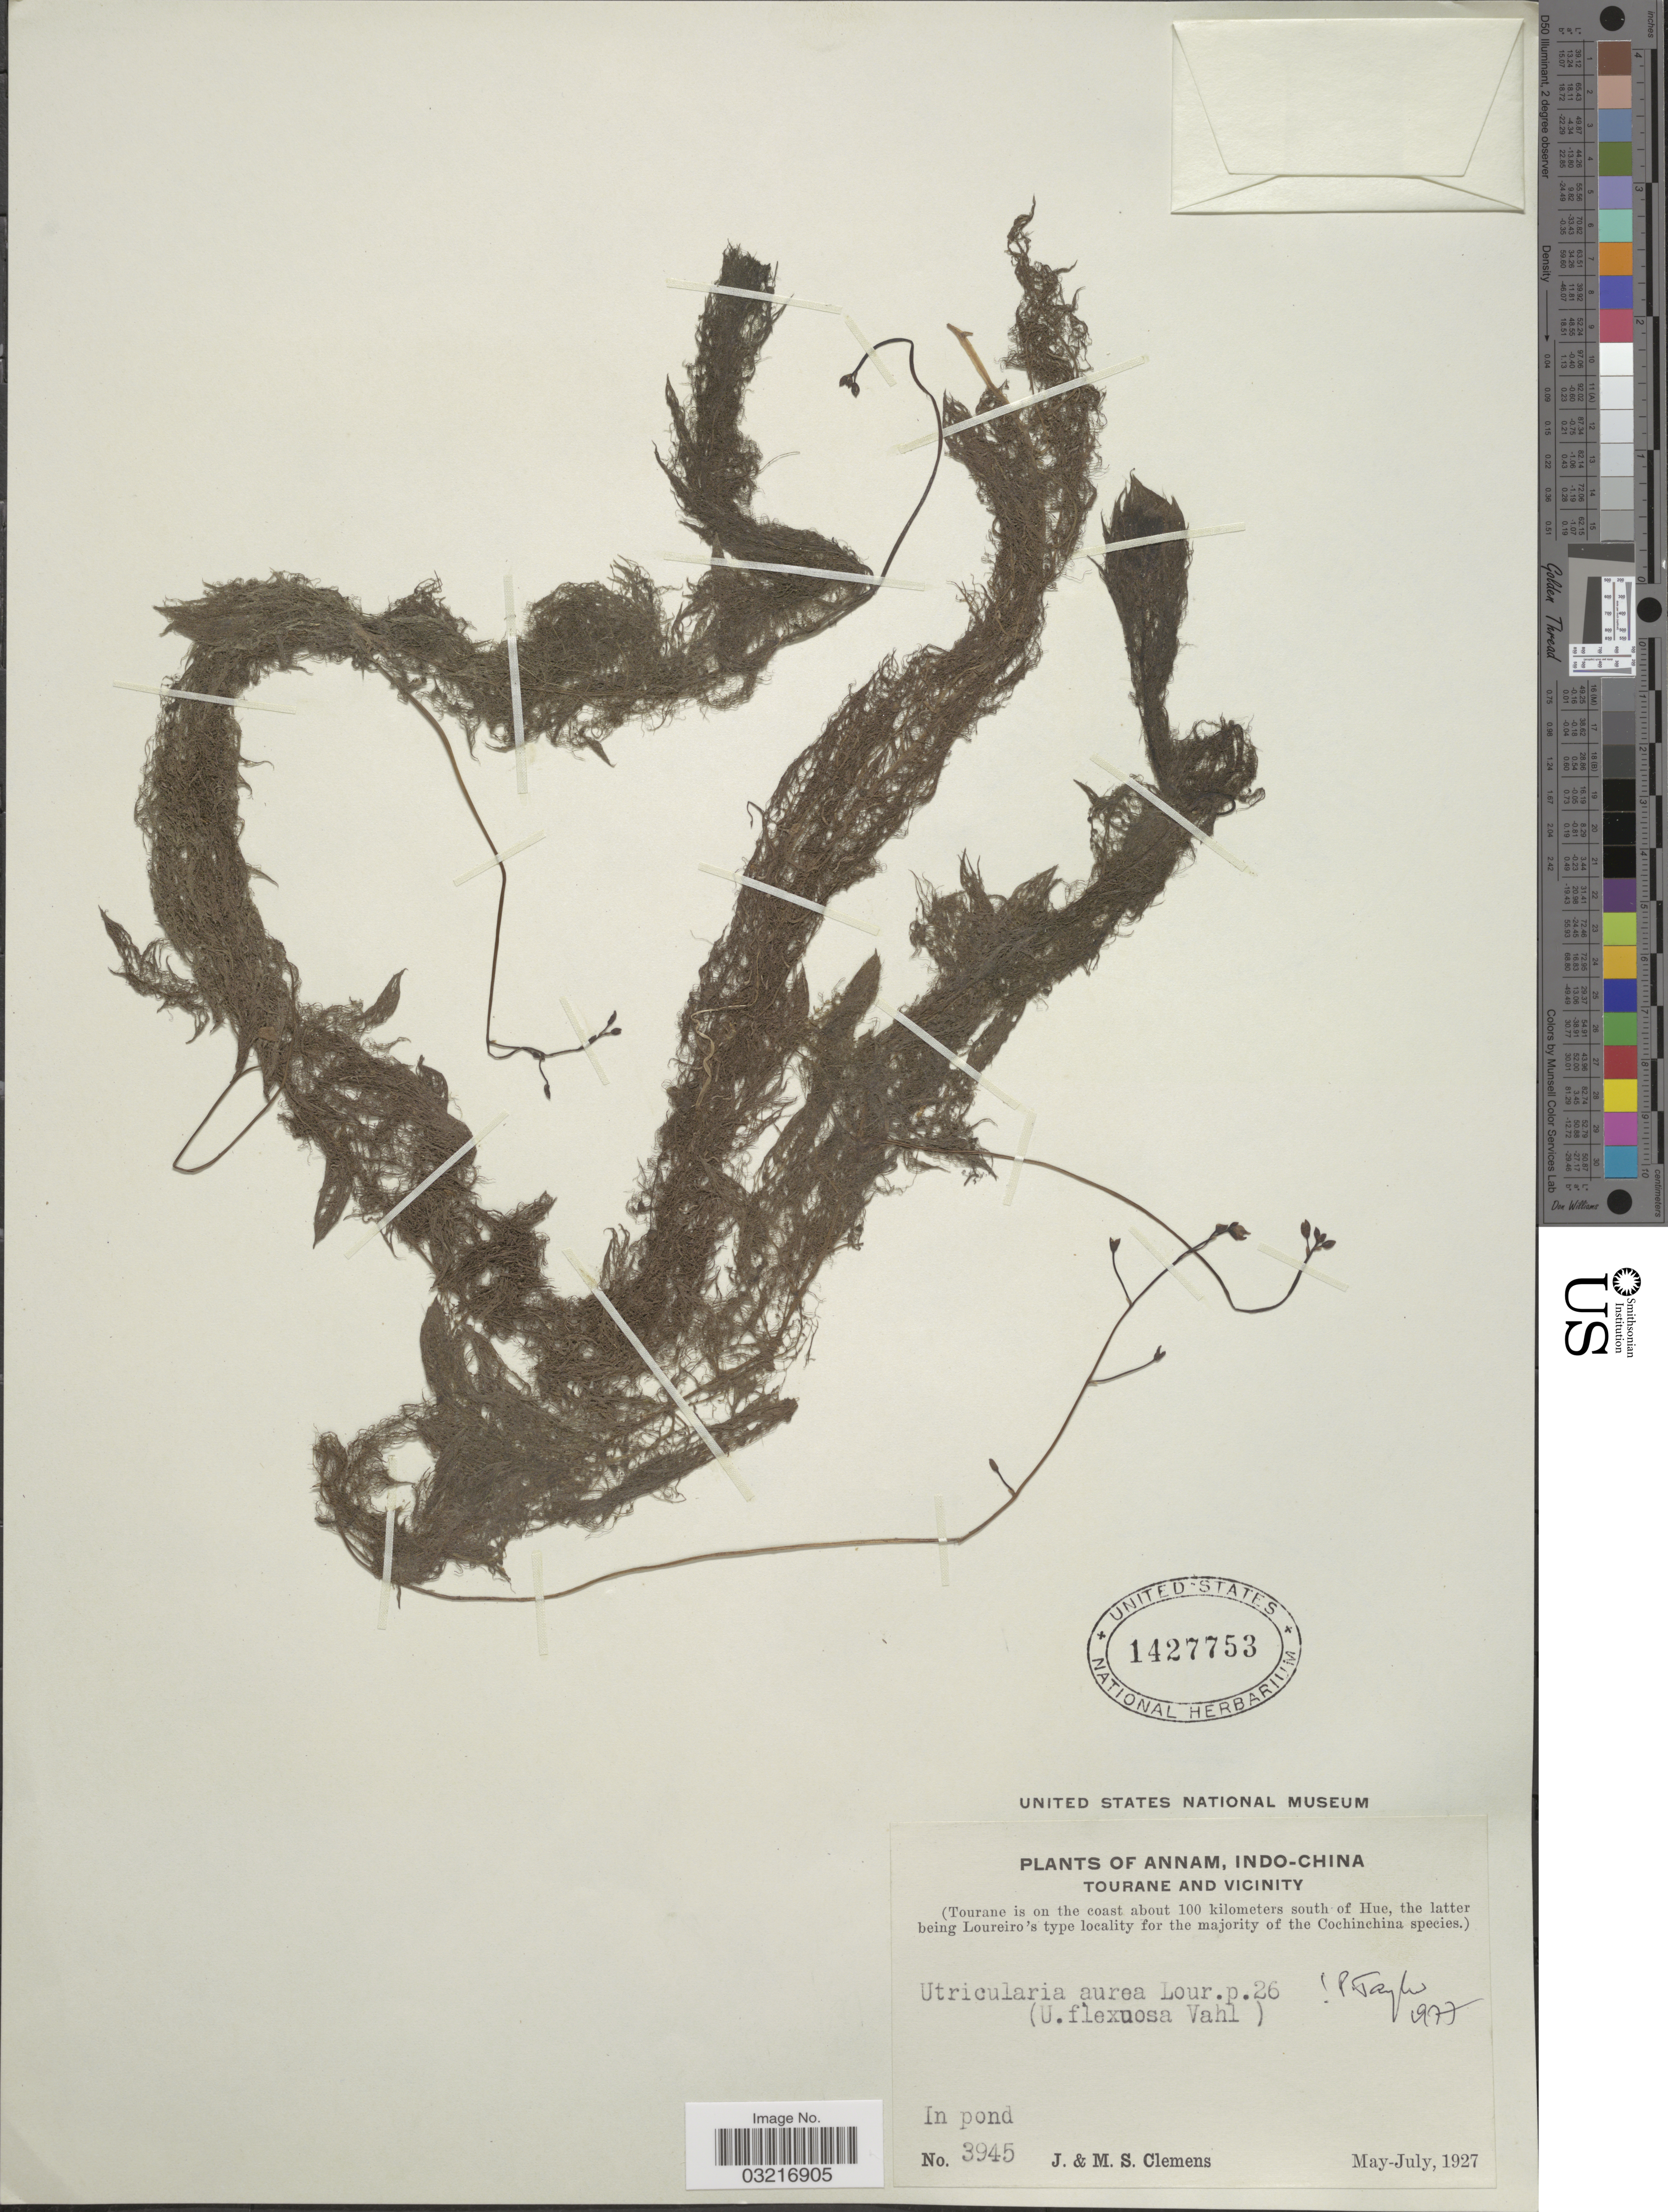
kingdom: Plantae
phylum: Tracheophyta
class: Magnoliopsida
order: Lamiales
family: Lentibulariaceae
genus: Utricularia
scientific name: Utricularia aurea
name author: Lour.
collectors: J. Clemens & M. S. Clemens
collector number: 3945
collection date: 1927-05/1927-07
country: Vietnam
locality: Annam, Indo-China, Tourane and Vicinity (Tourane is on the coast about 100 kilometers south of Hue).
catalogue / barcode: US 1427753